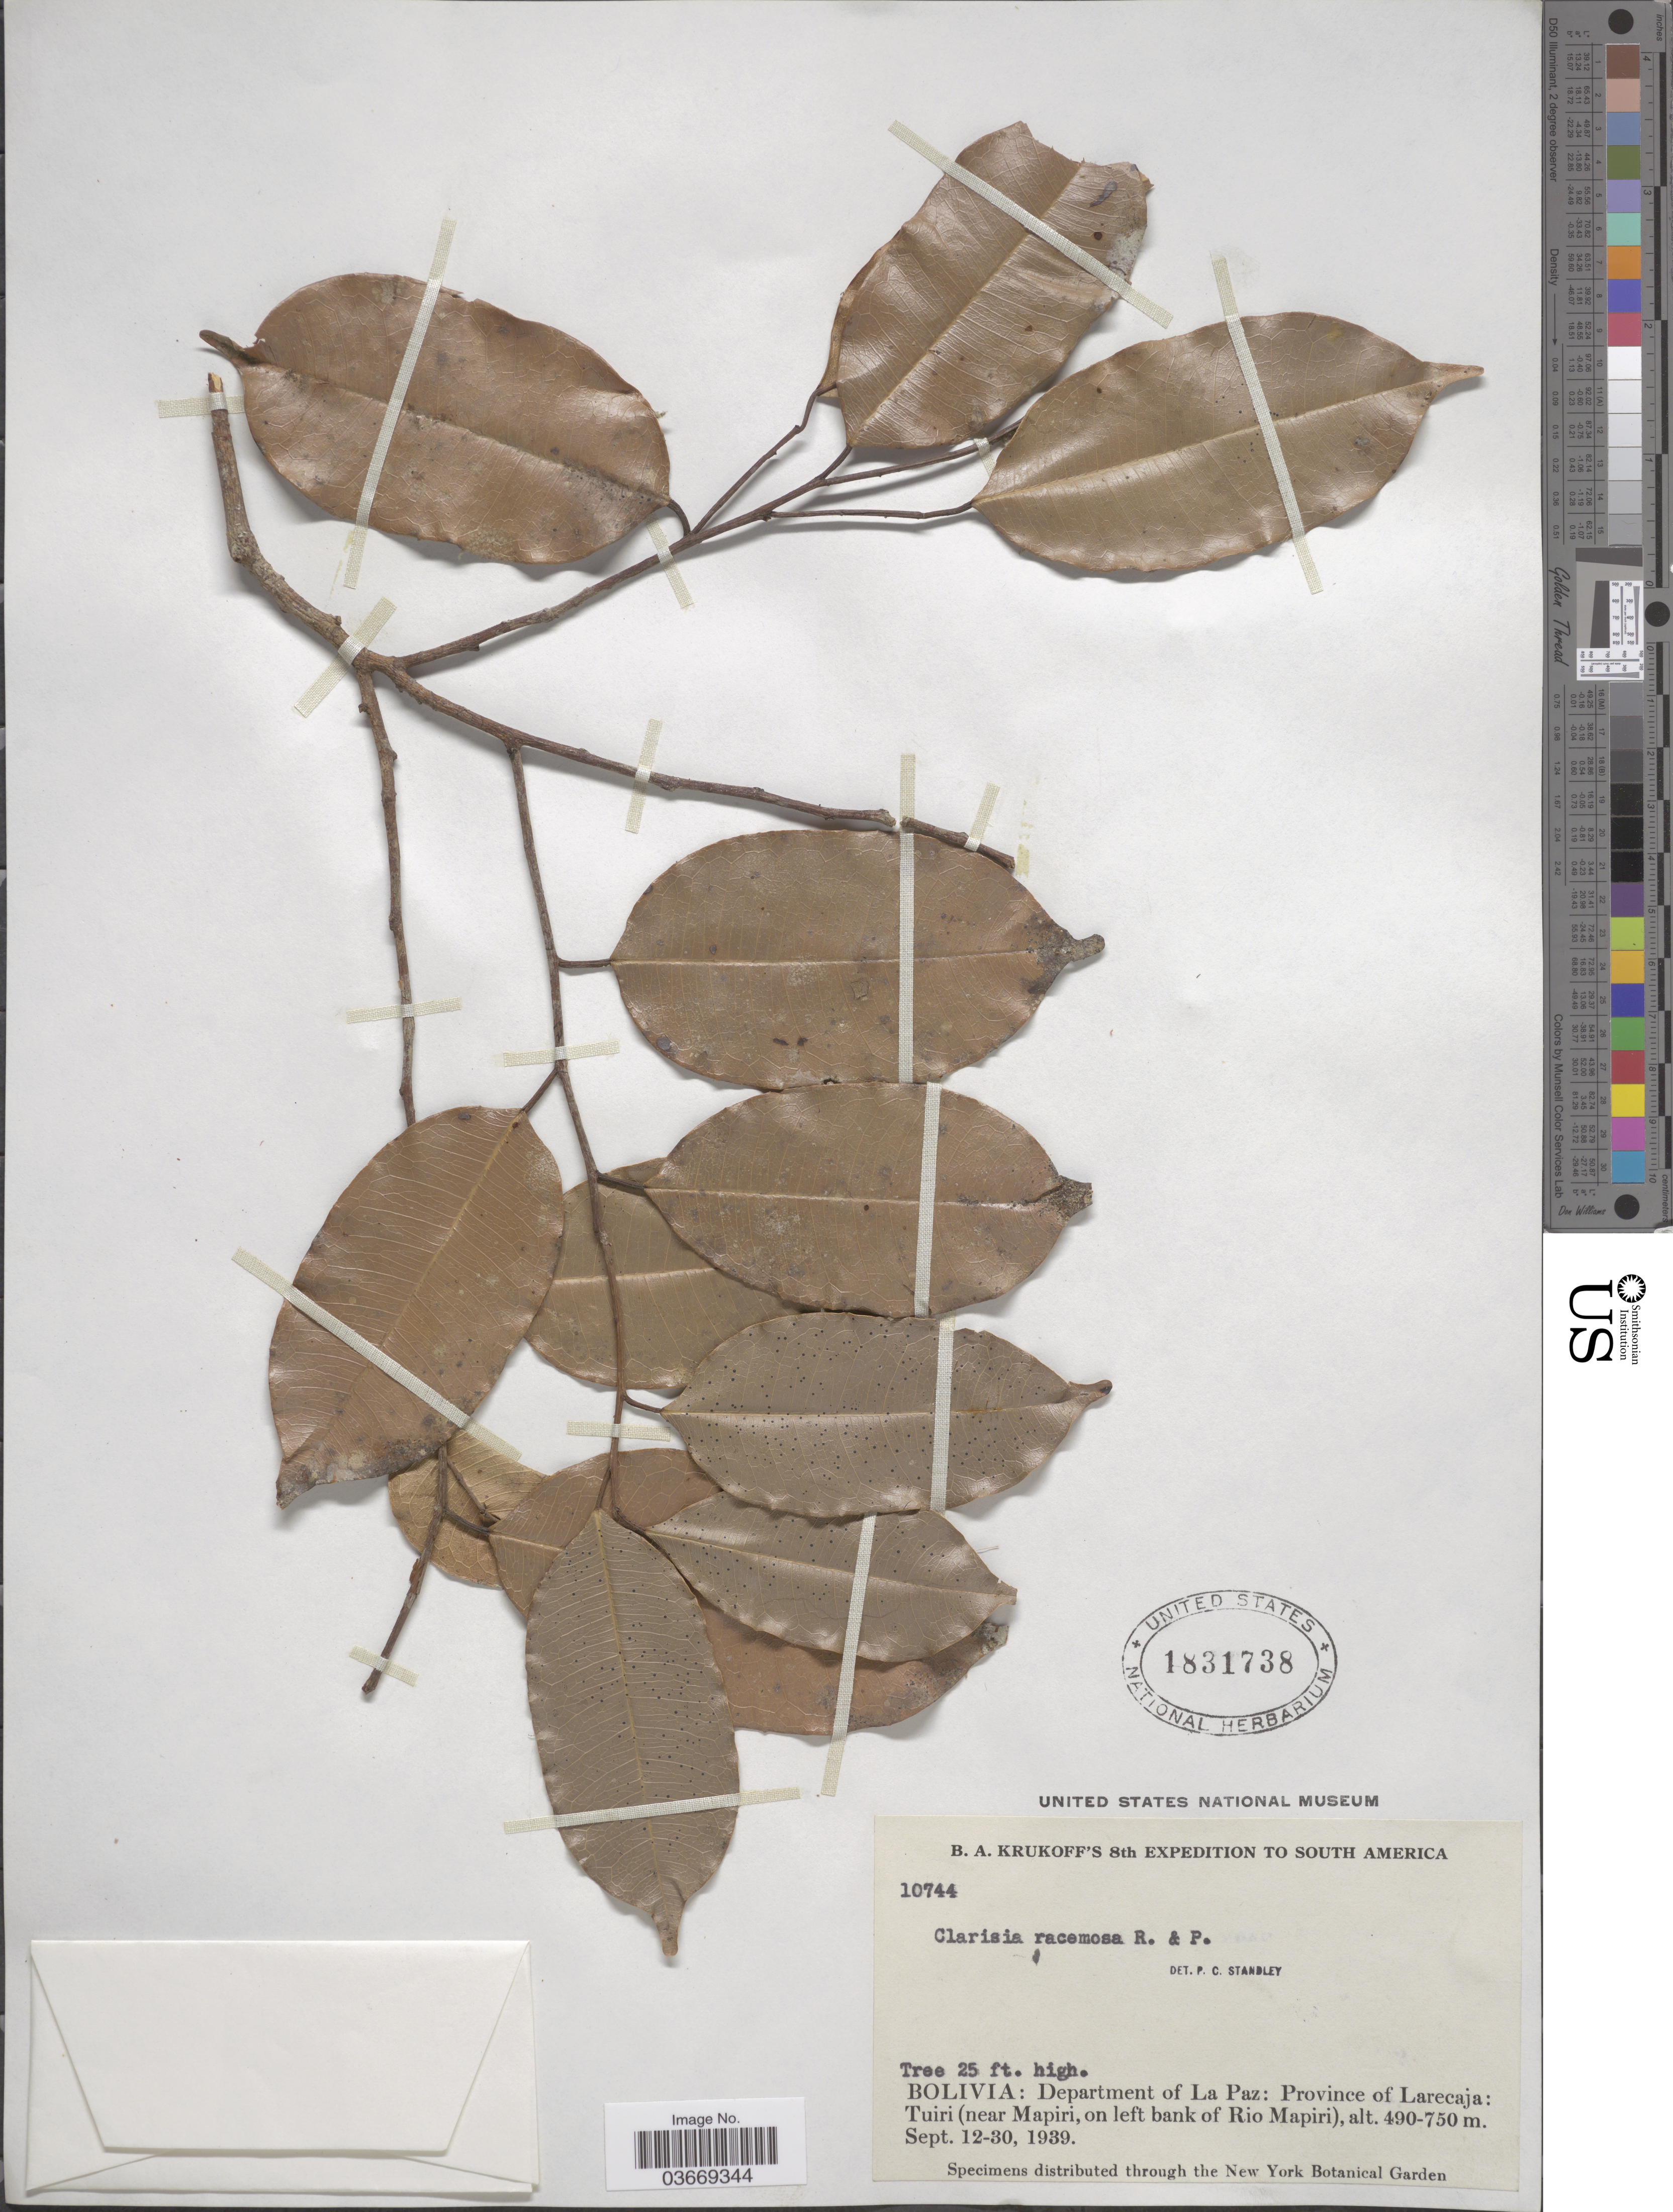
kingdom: Plantae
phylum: Tracheophyta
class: Magnoliopsida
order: Rosales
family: Moraceae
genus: Clarisia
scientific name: Clarisia racemosa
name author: Ruiz & Pav.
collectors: B. A. Krukoff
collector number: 10744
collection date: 1939-09-12/1939-09-30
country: Bolivia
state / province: La Paz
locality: Department of La Paz: Province of Larecaja: Tuiri (near Mapiri, on left bank of Rio Mapiri).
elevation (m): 490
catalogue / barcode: US 1831738